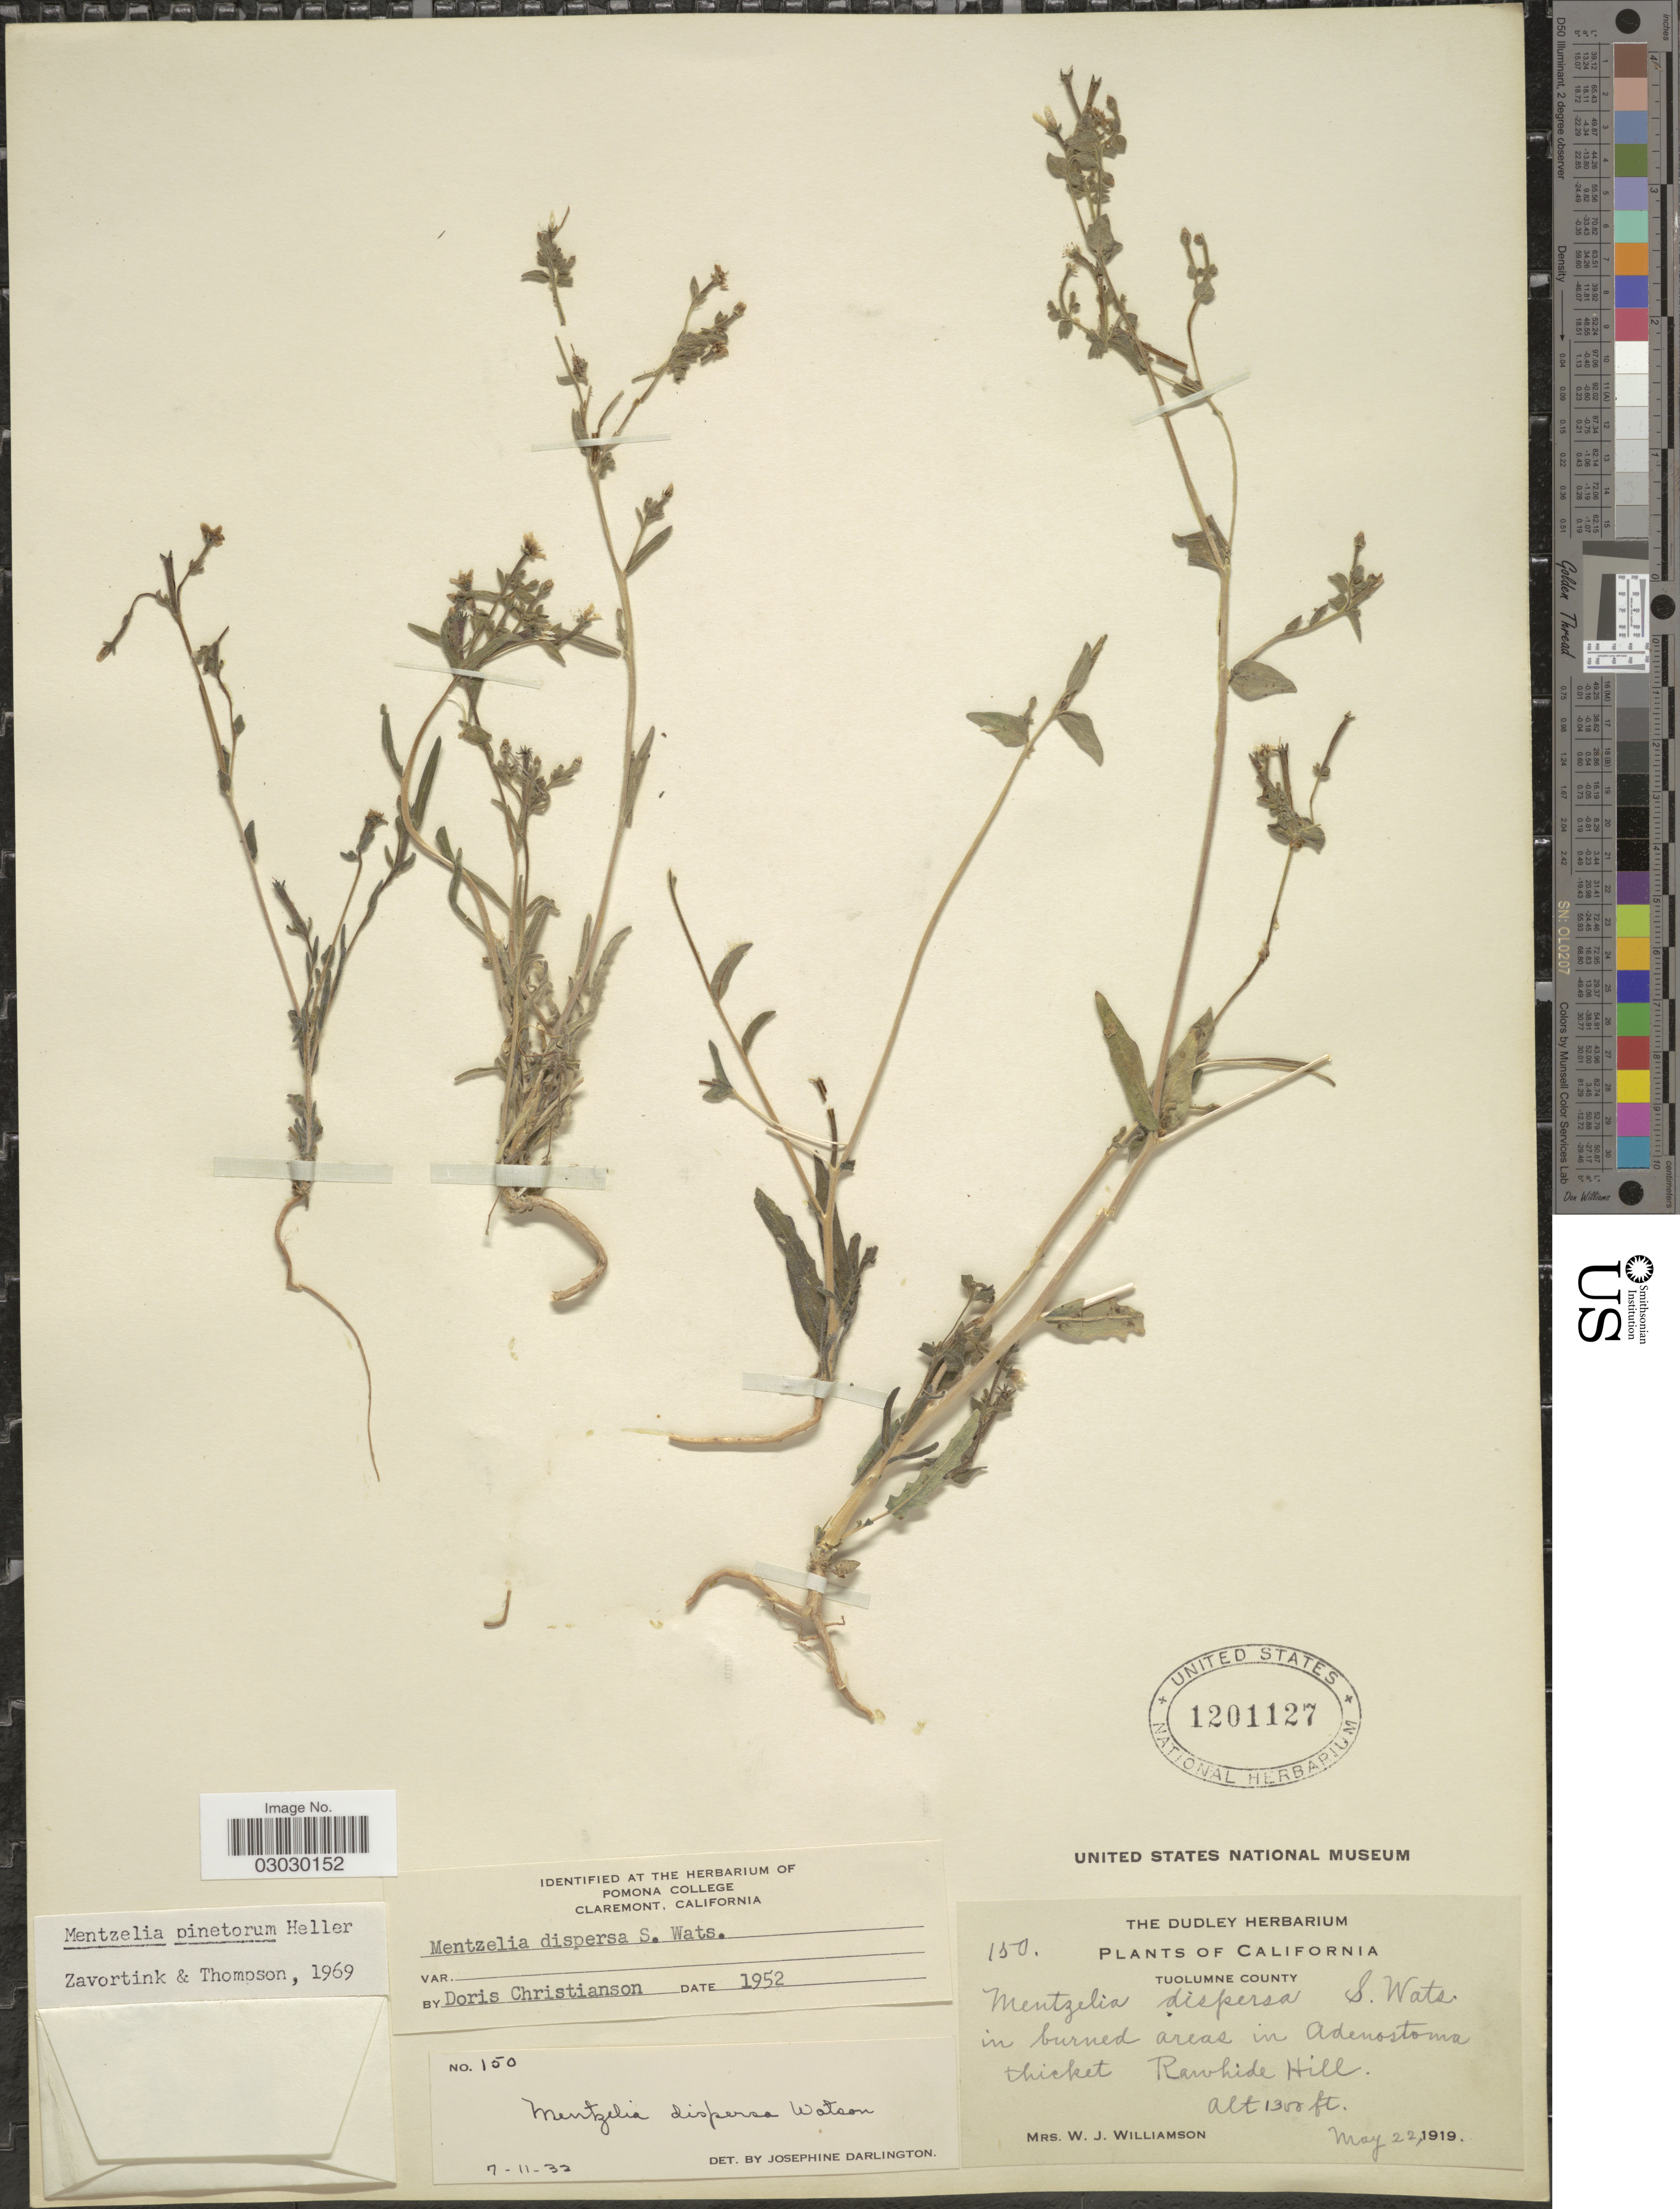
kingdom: Plantae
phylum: Tracheophyta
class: Magnoliopsida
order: Cornales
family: Loasaceae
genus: Mentzelia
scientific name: Mentzelia pinetorum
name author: A. Heller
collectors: W. Williamson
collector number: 150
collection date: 1919-05-22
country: United States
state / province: California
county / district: Tuolumne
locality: Tuolumne County, Rawhide Hill.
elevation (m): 396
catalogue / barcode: US 1201127